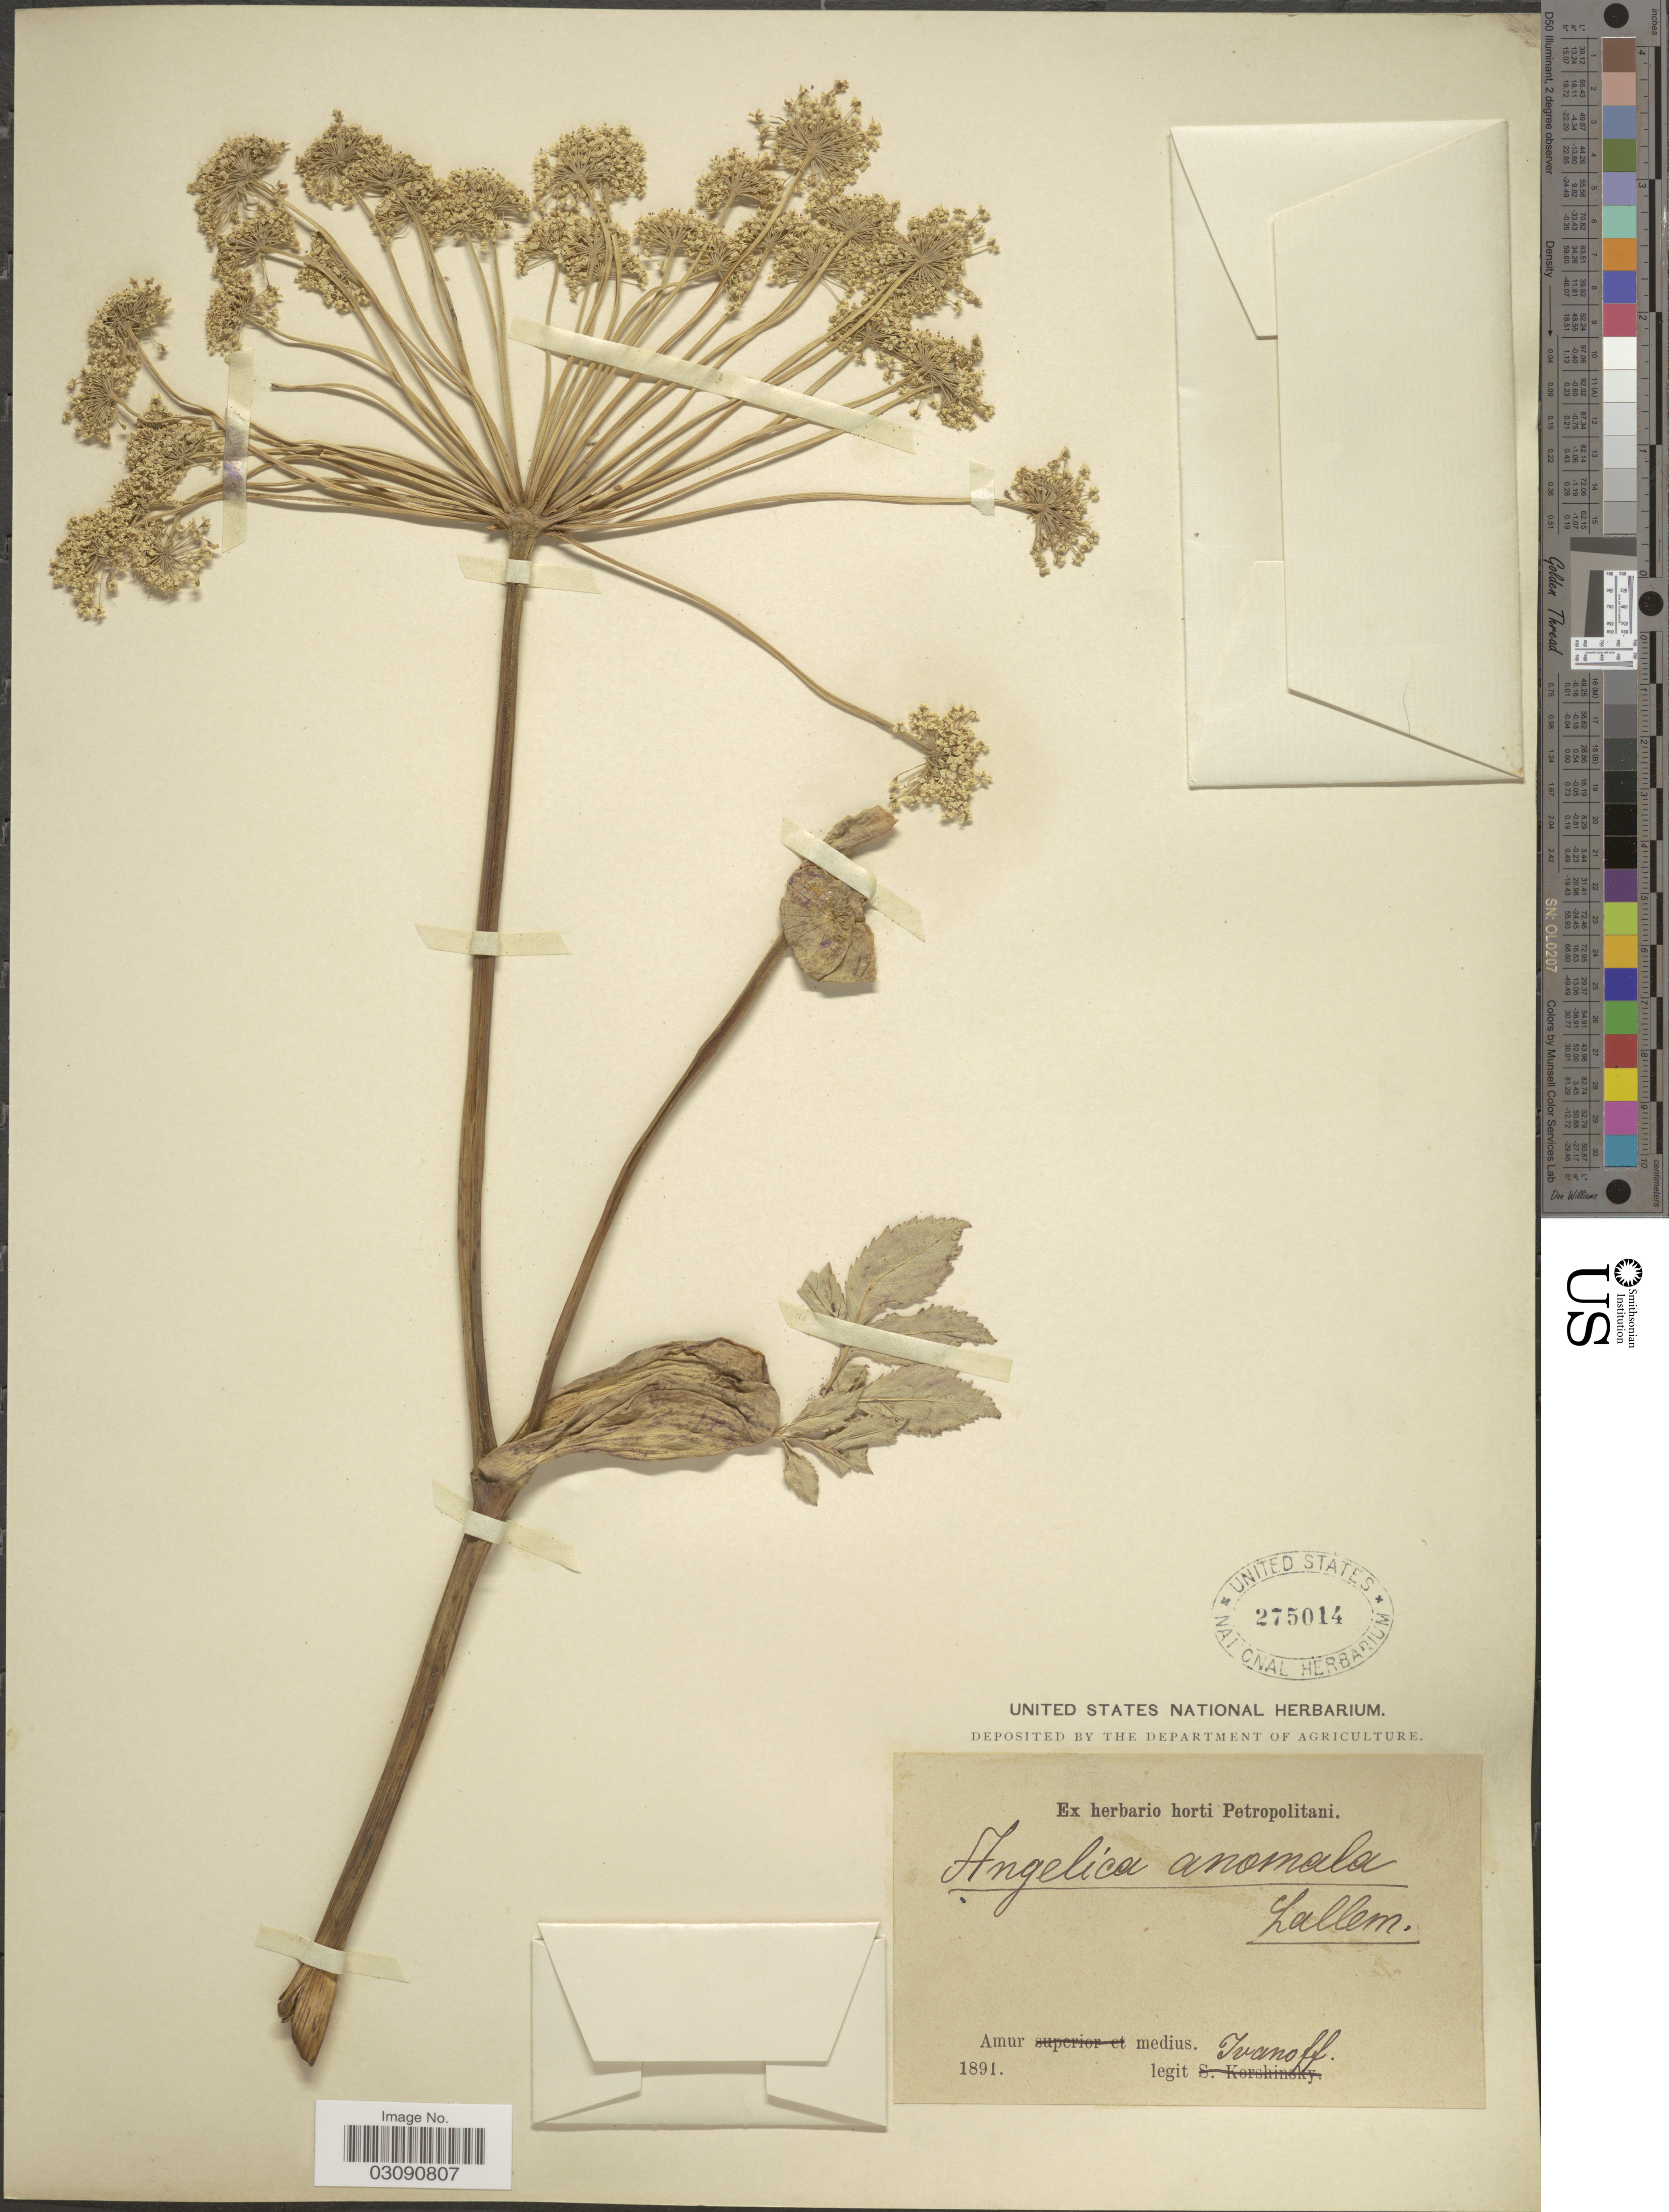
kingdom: Plantae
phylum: Tracheophyta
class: Magnoliopsida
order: Apiales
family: Apiaceae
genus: Angelica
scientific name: Angelica anomala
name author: Avé-Lall.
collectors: Ivanoff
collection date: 1891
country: Russian Federation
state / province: Amur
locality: Amur medius.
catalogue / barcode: US 275014